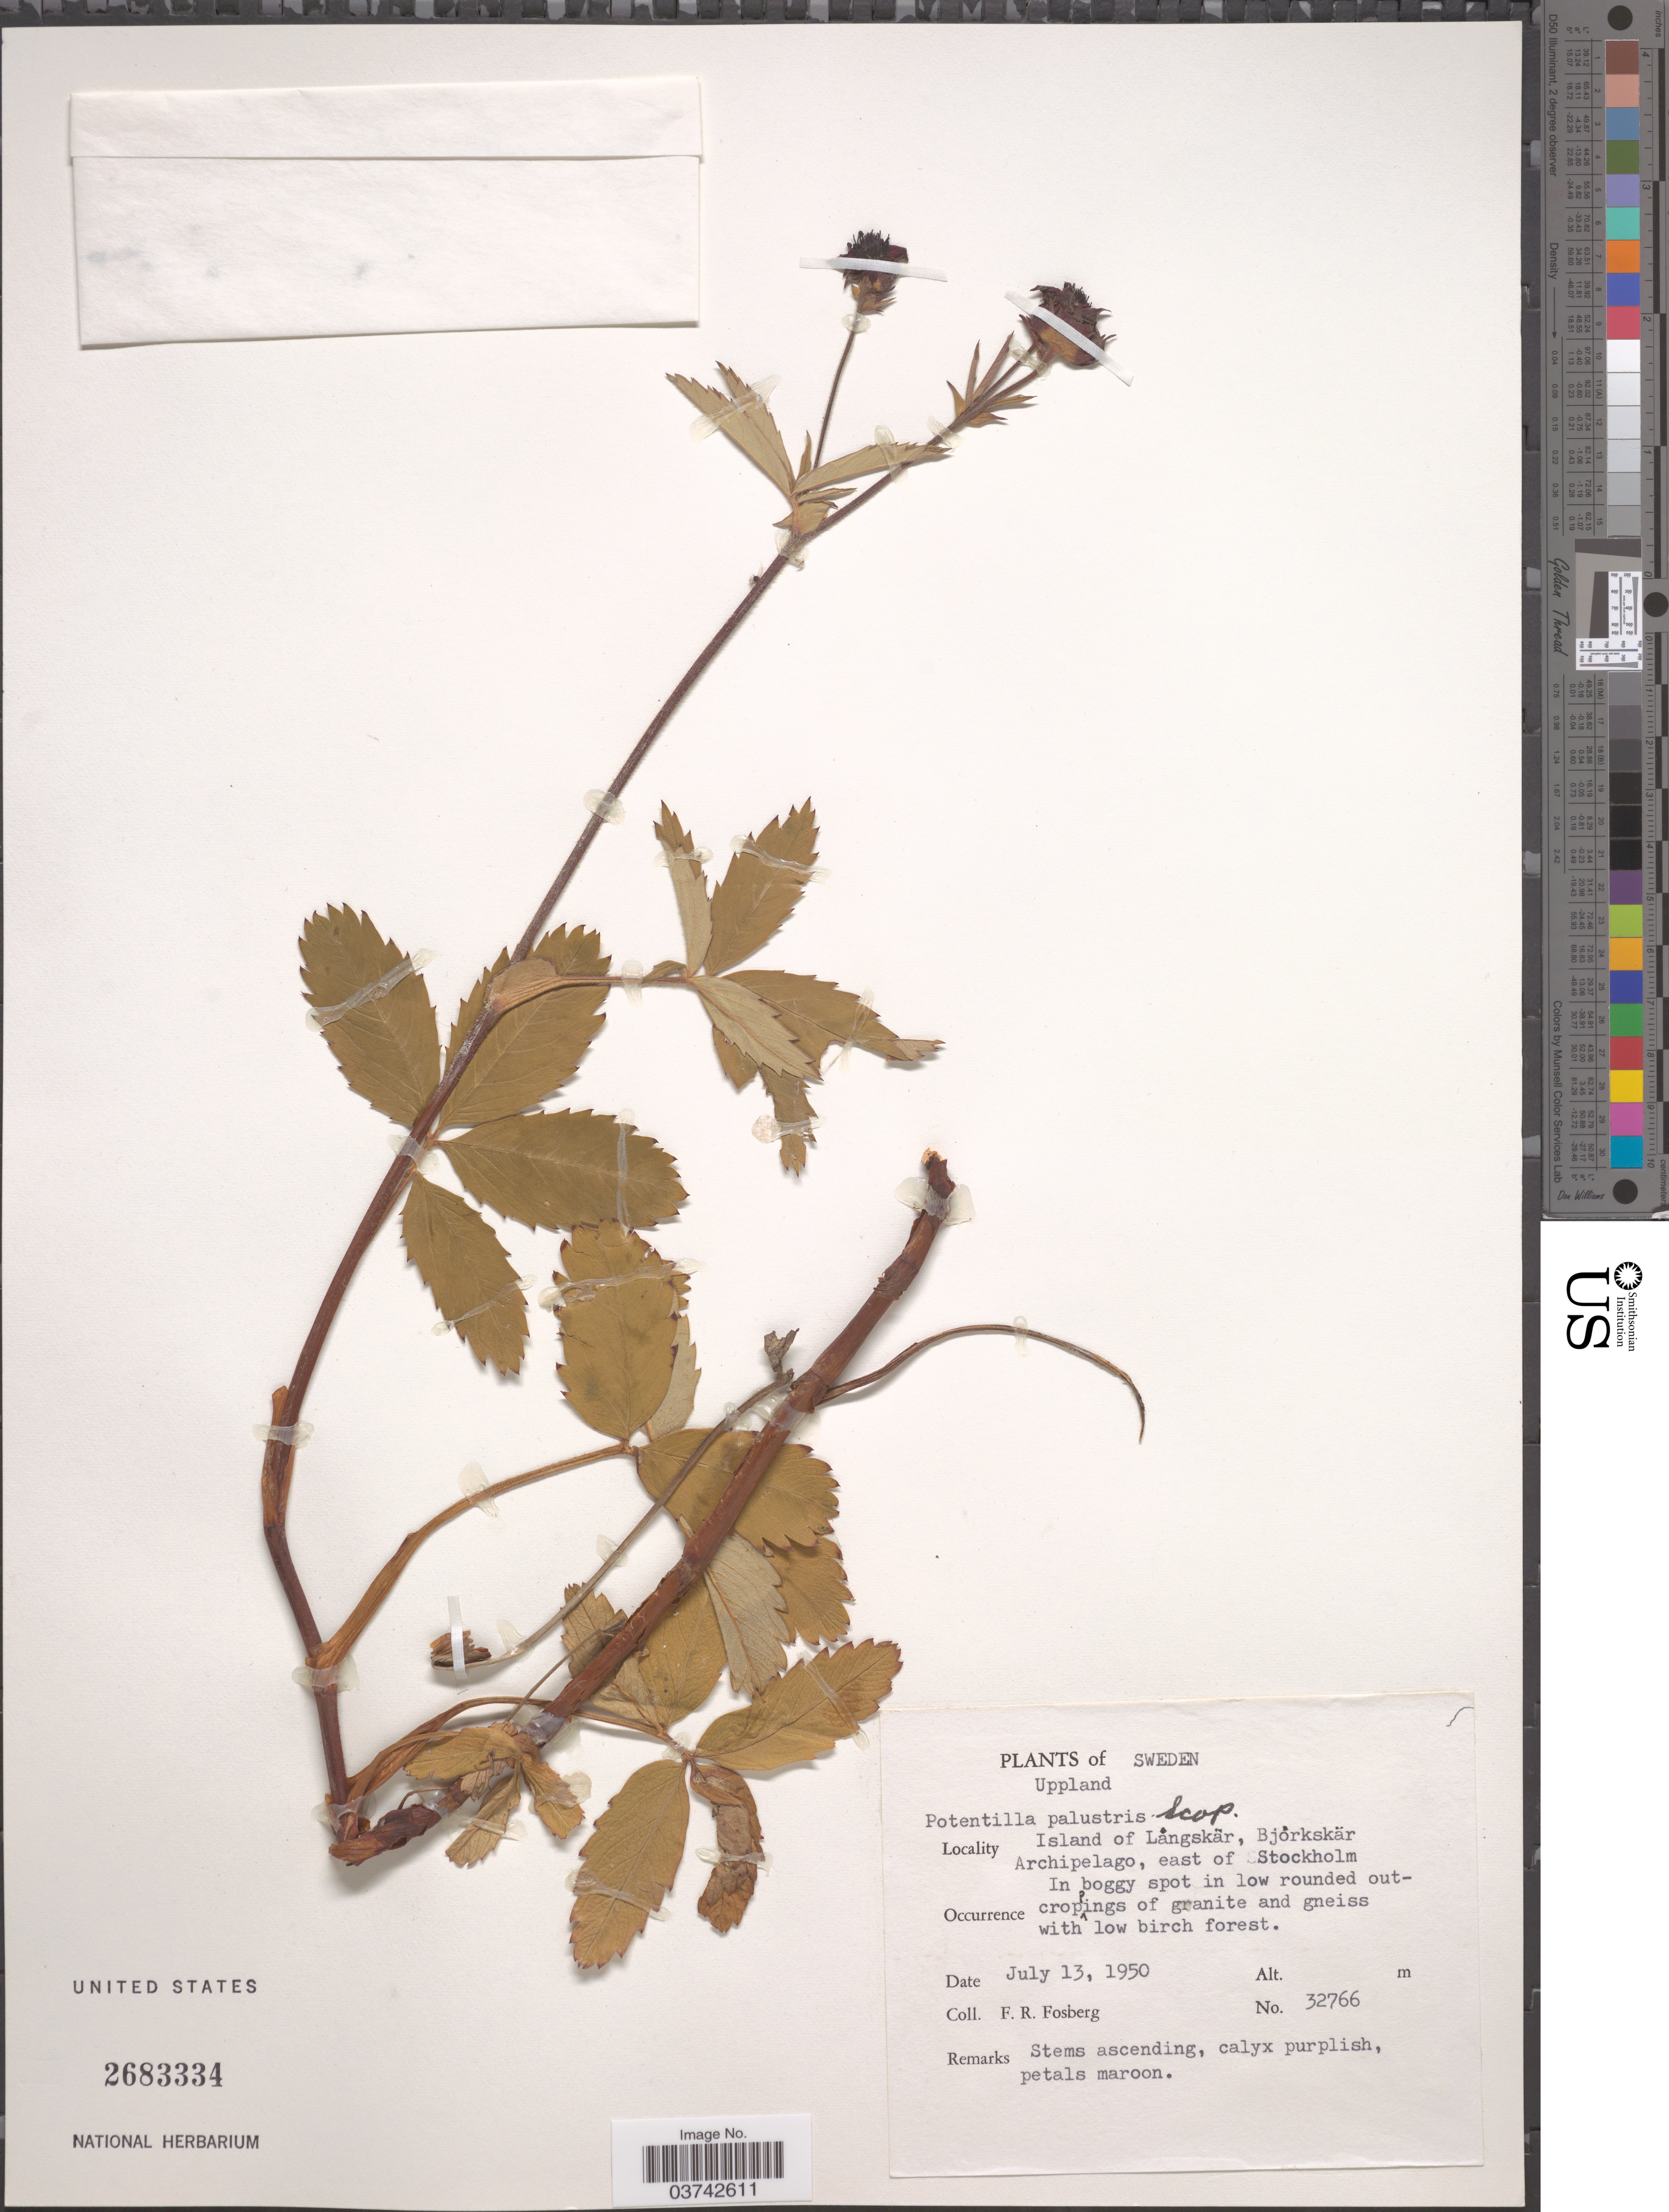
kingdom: Plantae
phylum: Tracheophyta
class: Magnoliopsida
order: Rosales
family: Rosaceae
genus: Comarum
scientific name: Comarum palustre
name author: L.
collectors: F. R. Fosberg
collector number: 32766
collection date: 1950-07-13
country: Sweden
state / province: Stockholm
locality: Uppland. Island of Långskär, Bjorkskär Archipelago, east of Stockholm.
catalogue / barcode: US 2683334